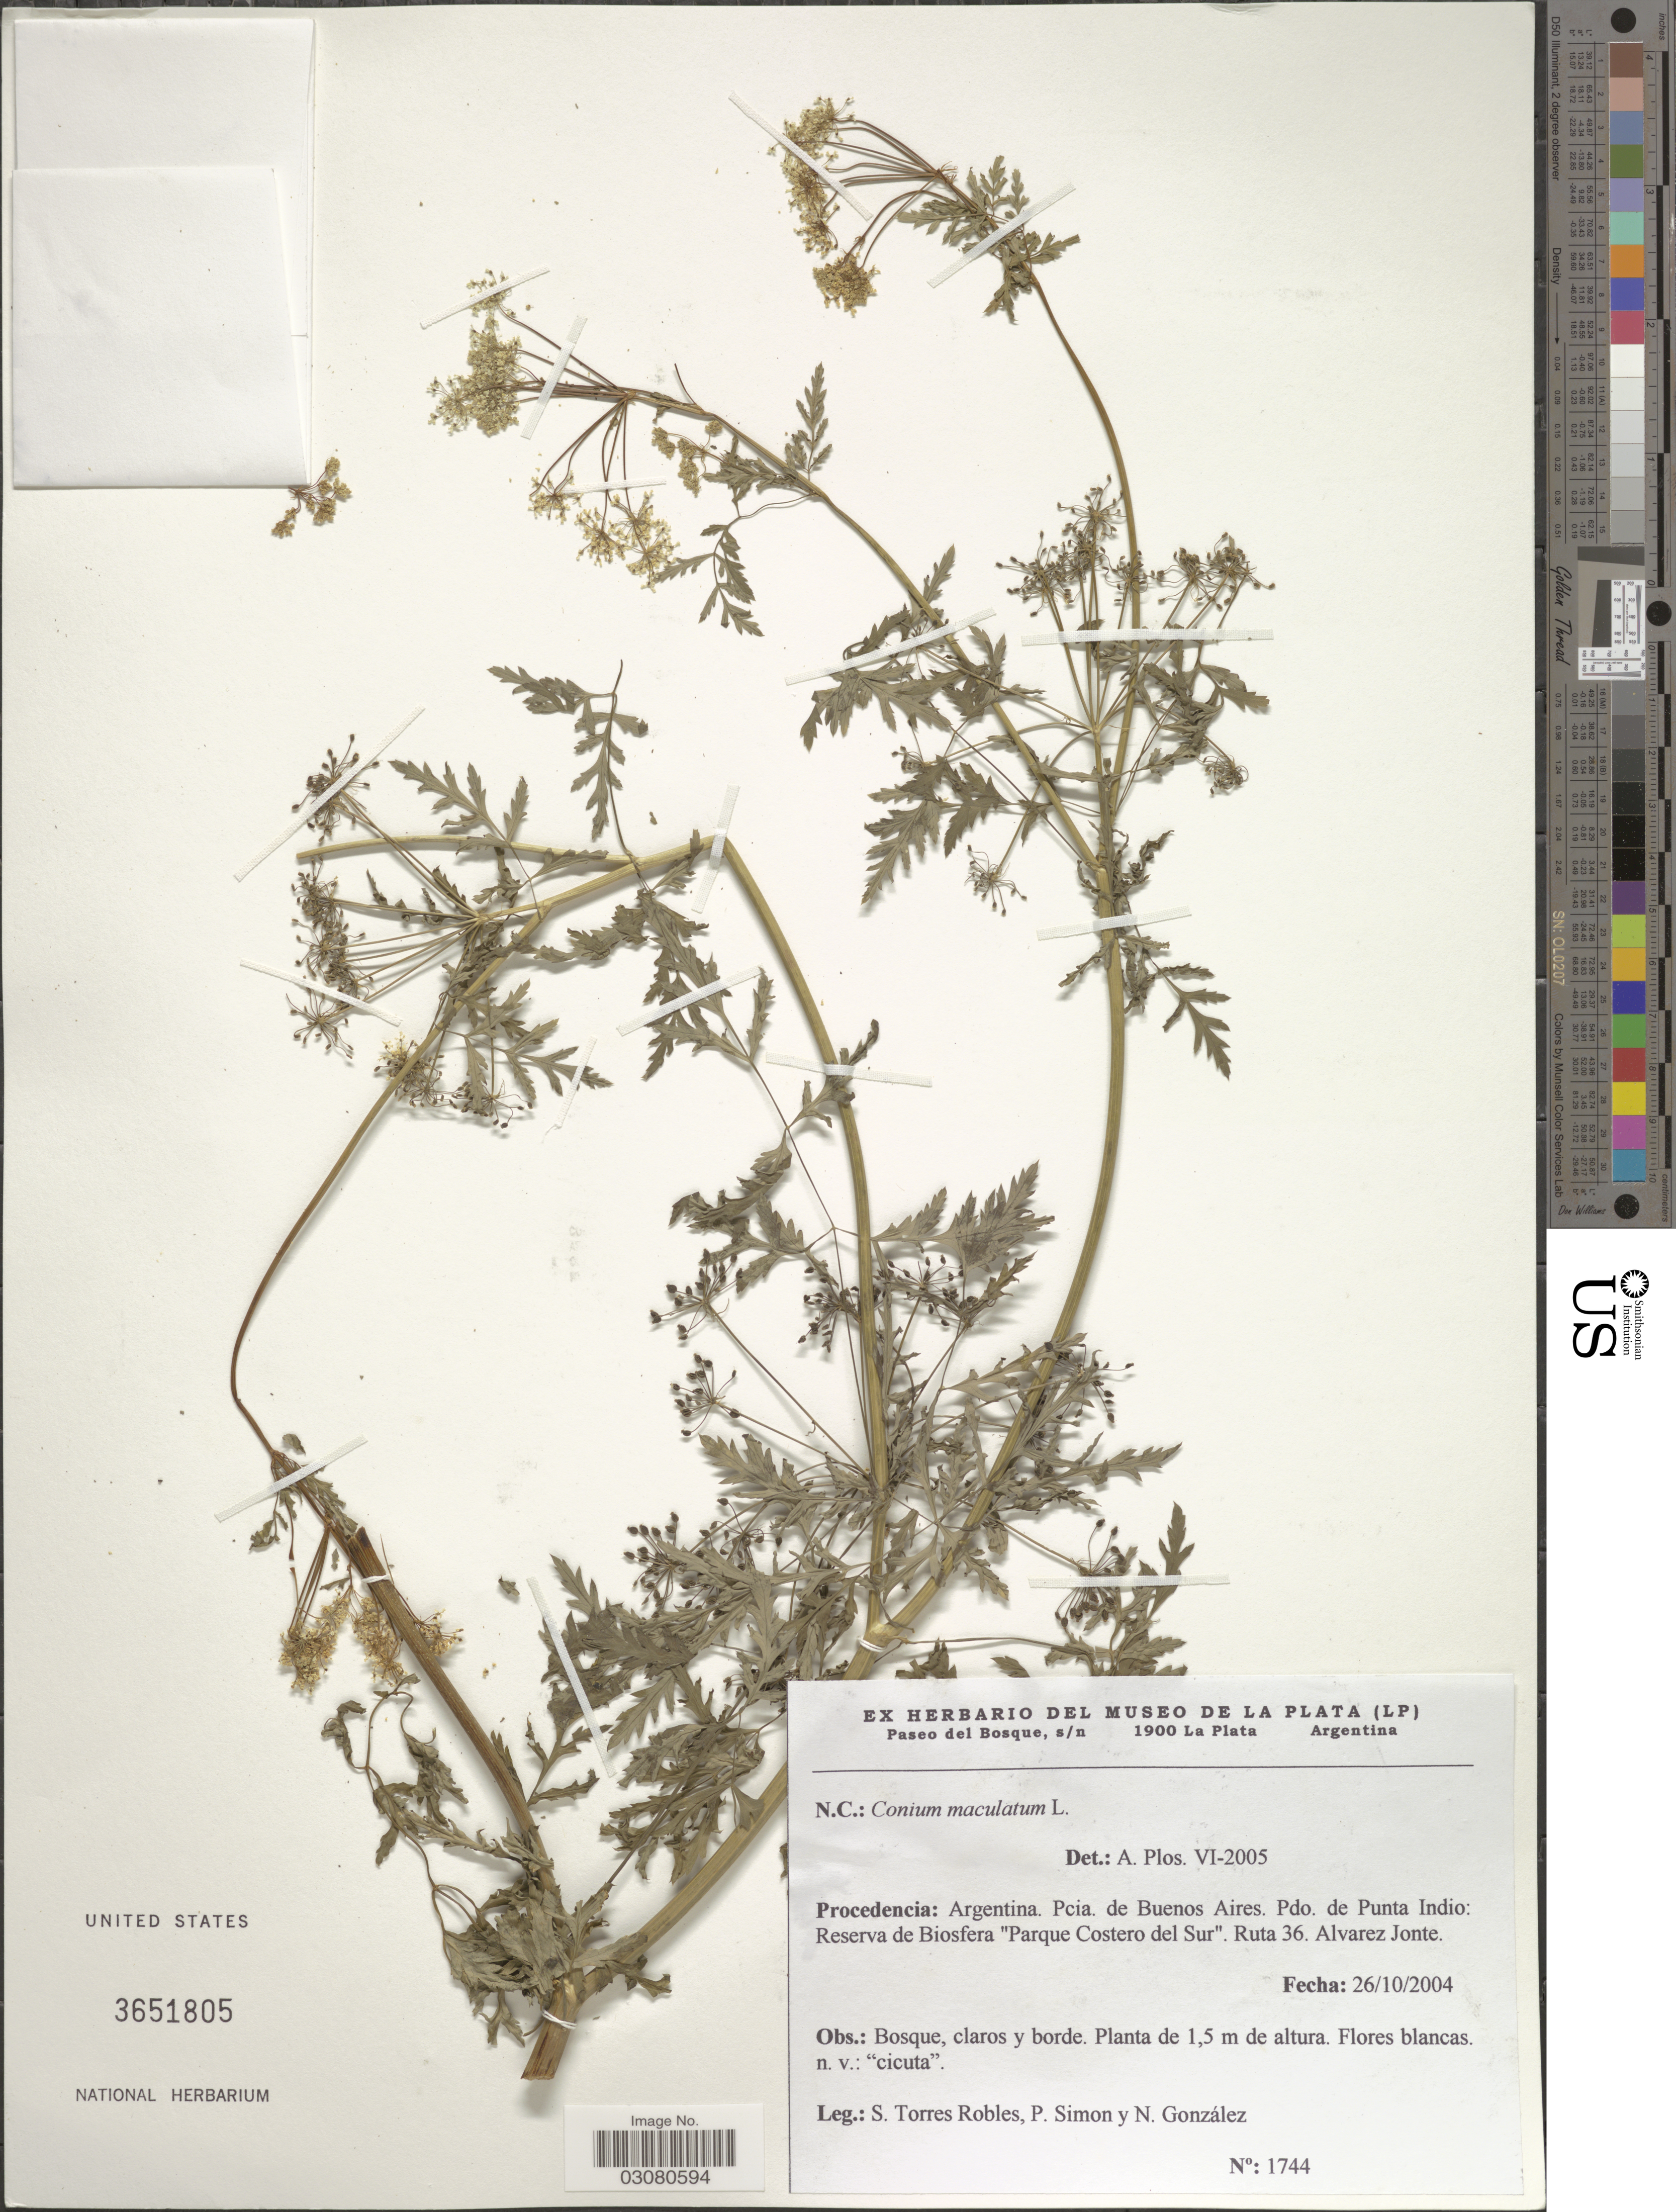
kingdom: Plantae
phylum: Tracheophyta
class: Magnoliopsida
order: Apiales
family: Apiaceae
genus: Conium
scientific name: Conium maculatum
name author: L.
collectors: S. Torres Robles, P. Simon & N. Gonzalez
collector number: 1744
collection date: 2004-10-26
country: Argentina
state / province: Buenos Aires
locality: Pdo. de Punta Indio: Reserva de Biosfera "Parque Costero del Sur". Ruta 36. Alvarez Jonte.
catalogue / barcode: US 3651805